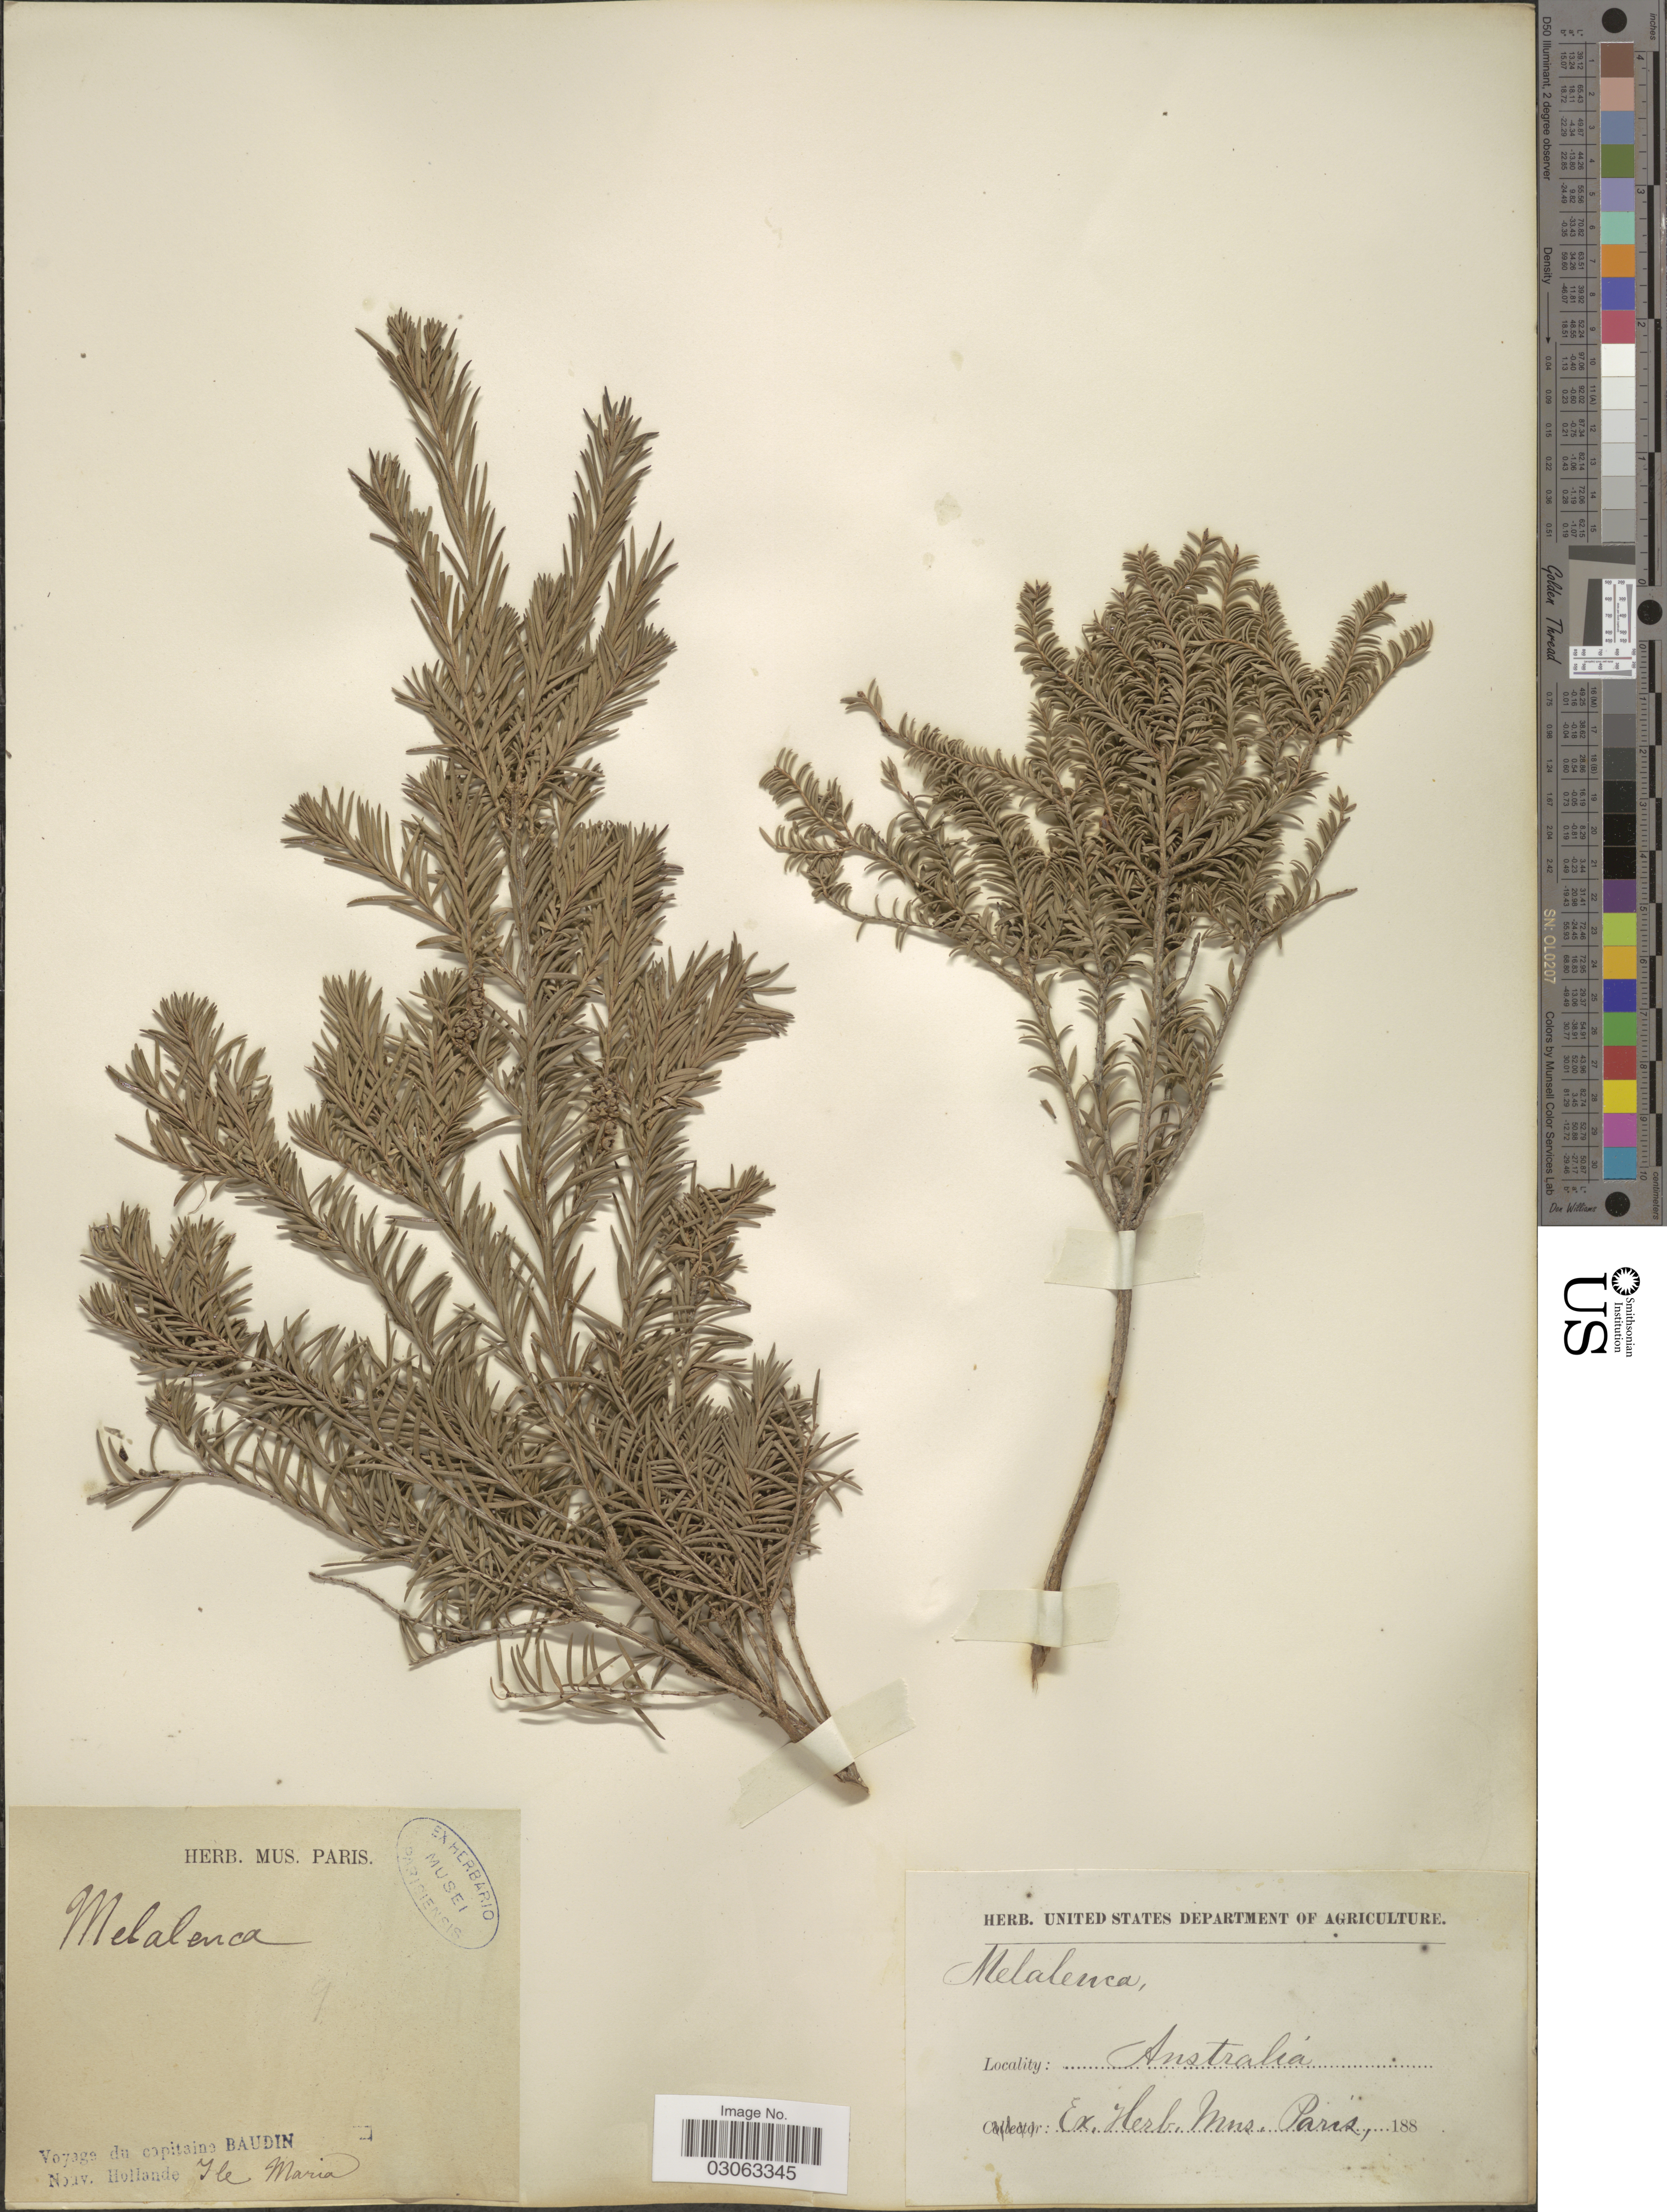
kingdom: Plantae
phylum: Tracheophyta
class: Magnoliopsida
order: Myrtales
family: Myrtaceae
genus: Melaleuca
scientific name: Melaleuca sp.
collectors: T. Baudin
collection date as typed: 188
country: Australia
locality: Nouv. Hollandia. Ile Maria.